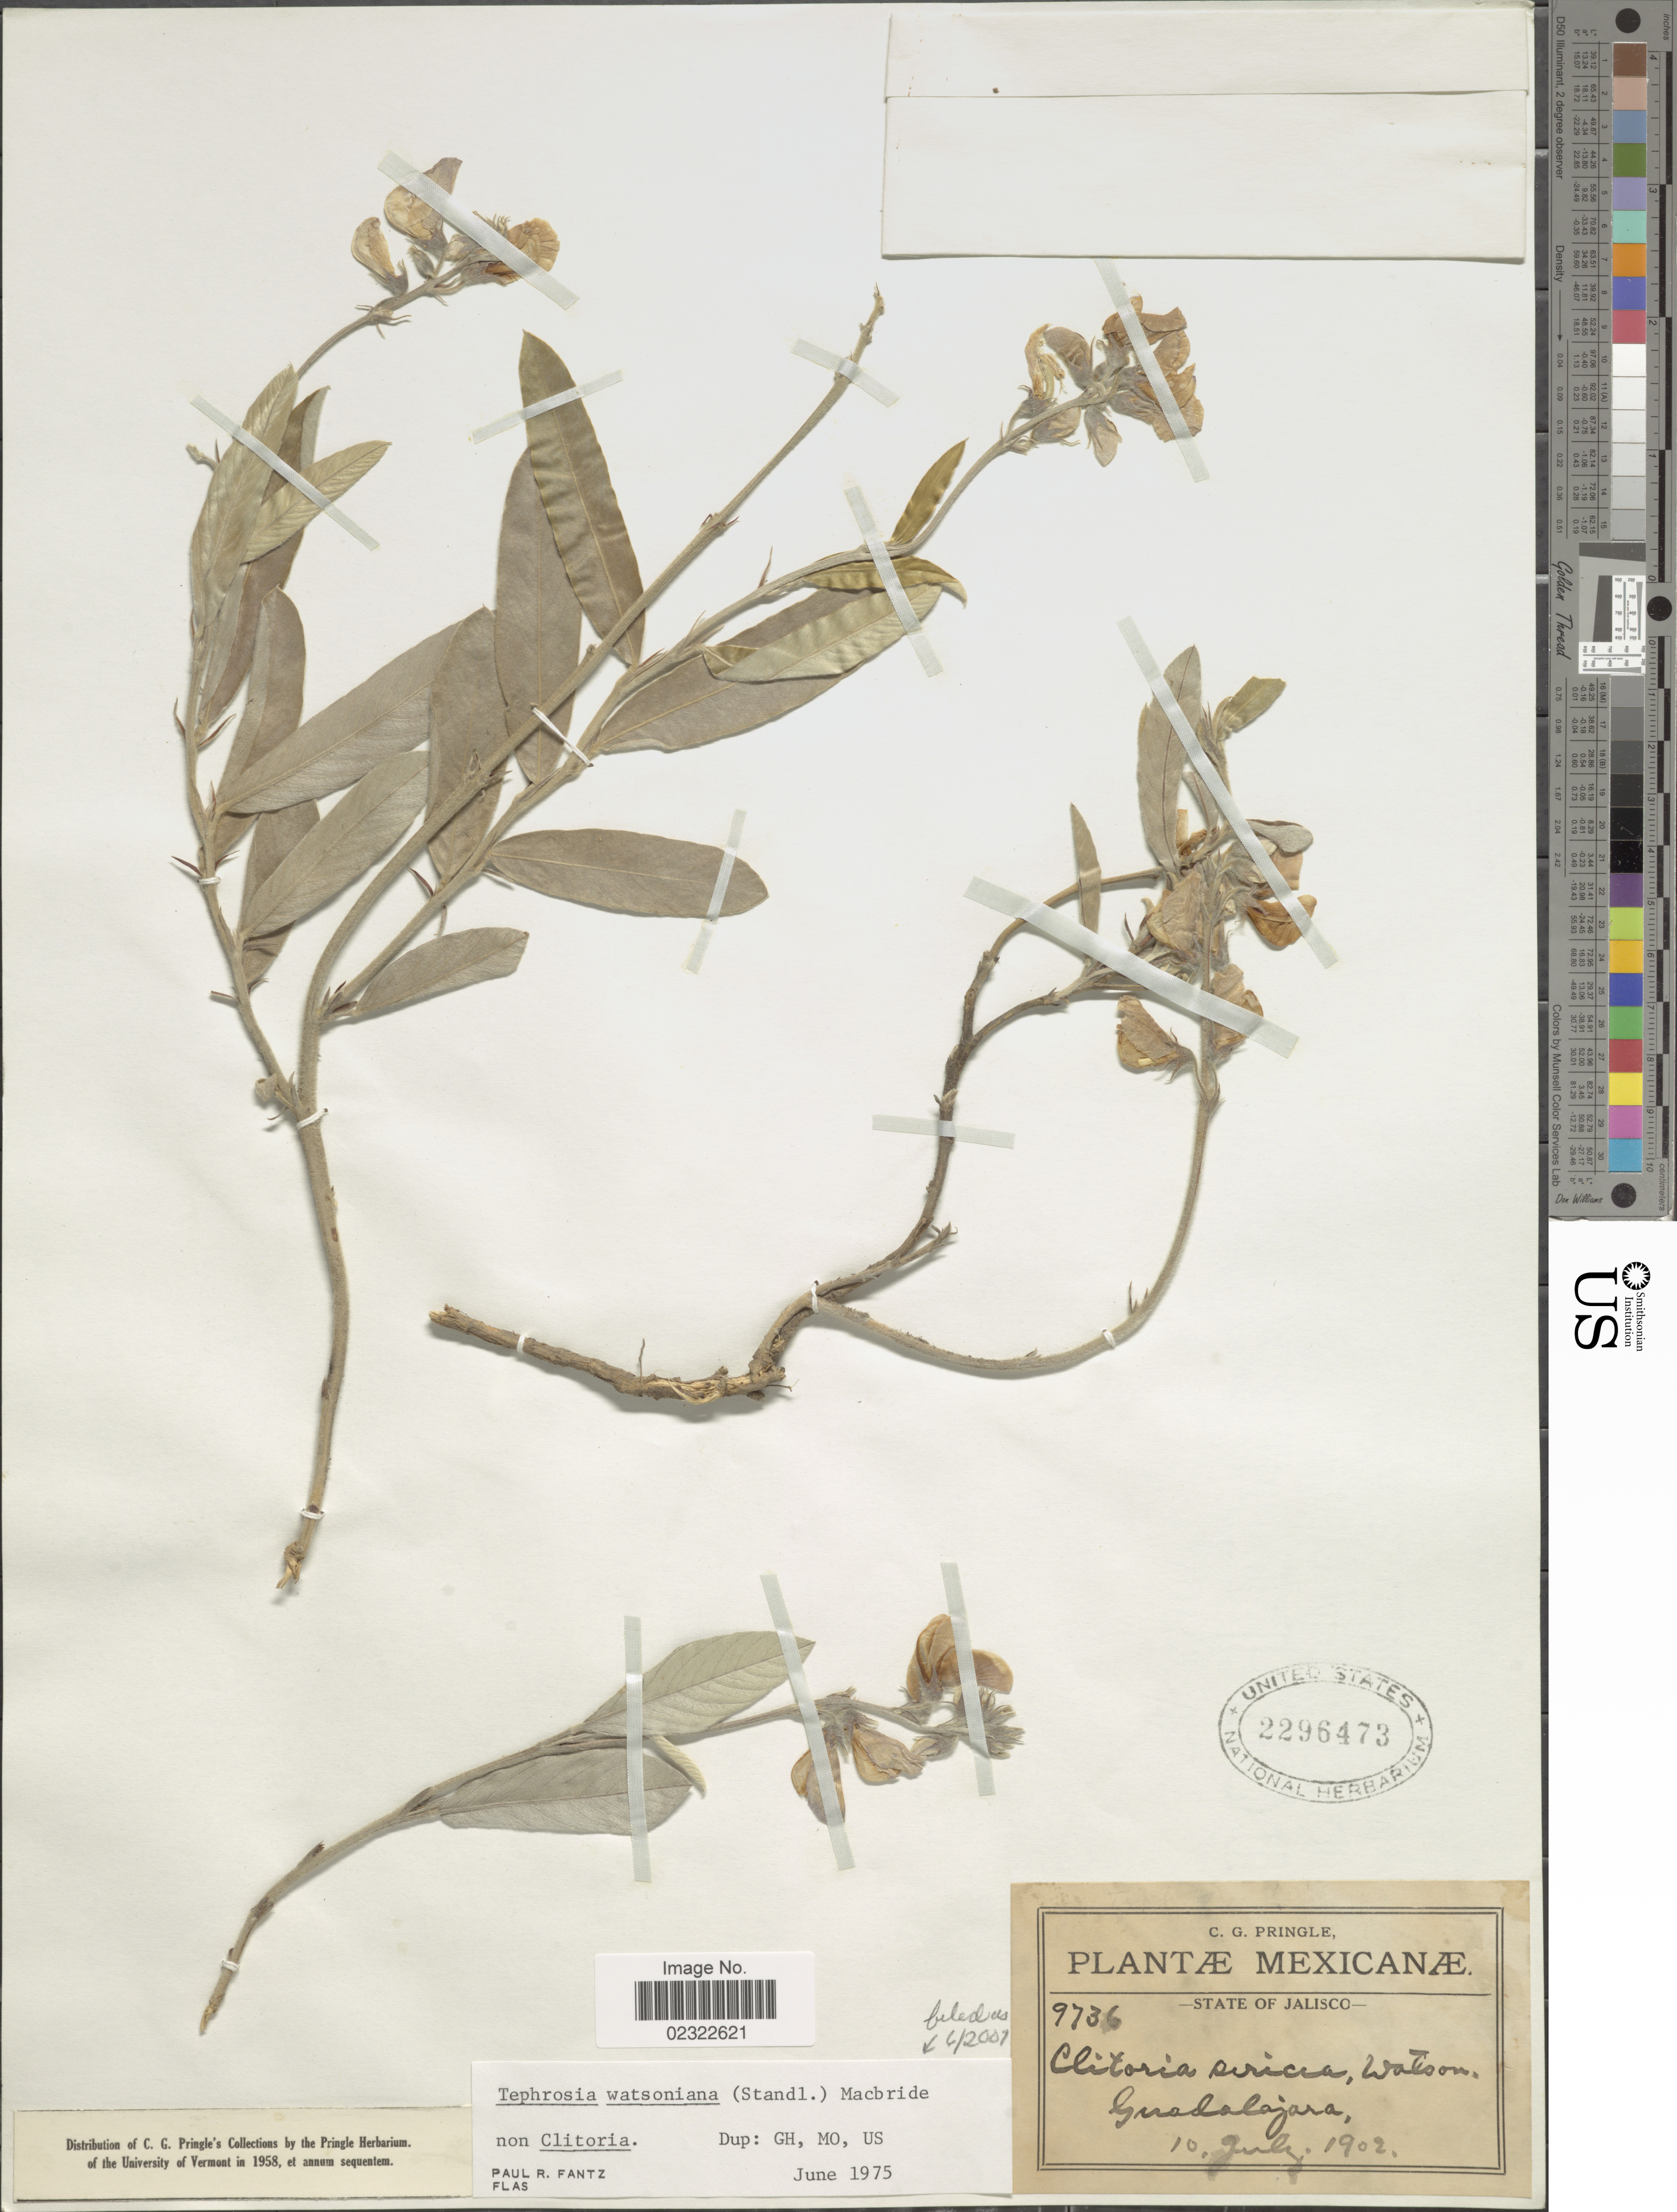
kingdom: Plantae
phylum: Tracheophyta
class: Magnoliopsida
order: Fabales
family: Fabaceae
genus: Tephrosia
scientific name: Tephrosia watsoniana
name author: (Standl.) Standl.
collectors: C. G. Pringle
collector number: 9736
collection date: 1902-07-10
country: Mexico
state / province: Jalisco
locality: Guadalajara. Mexicanae.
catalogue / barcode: US 2296473